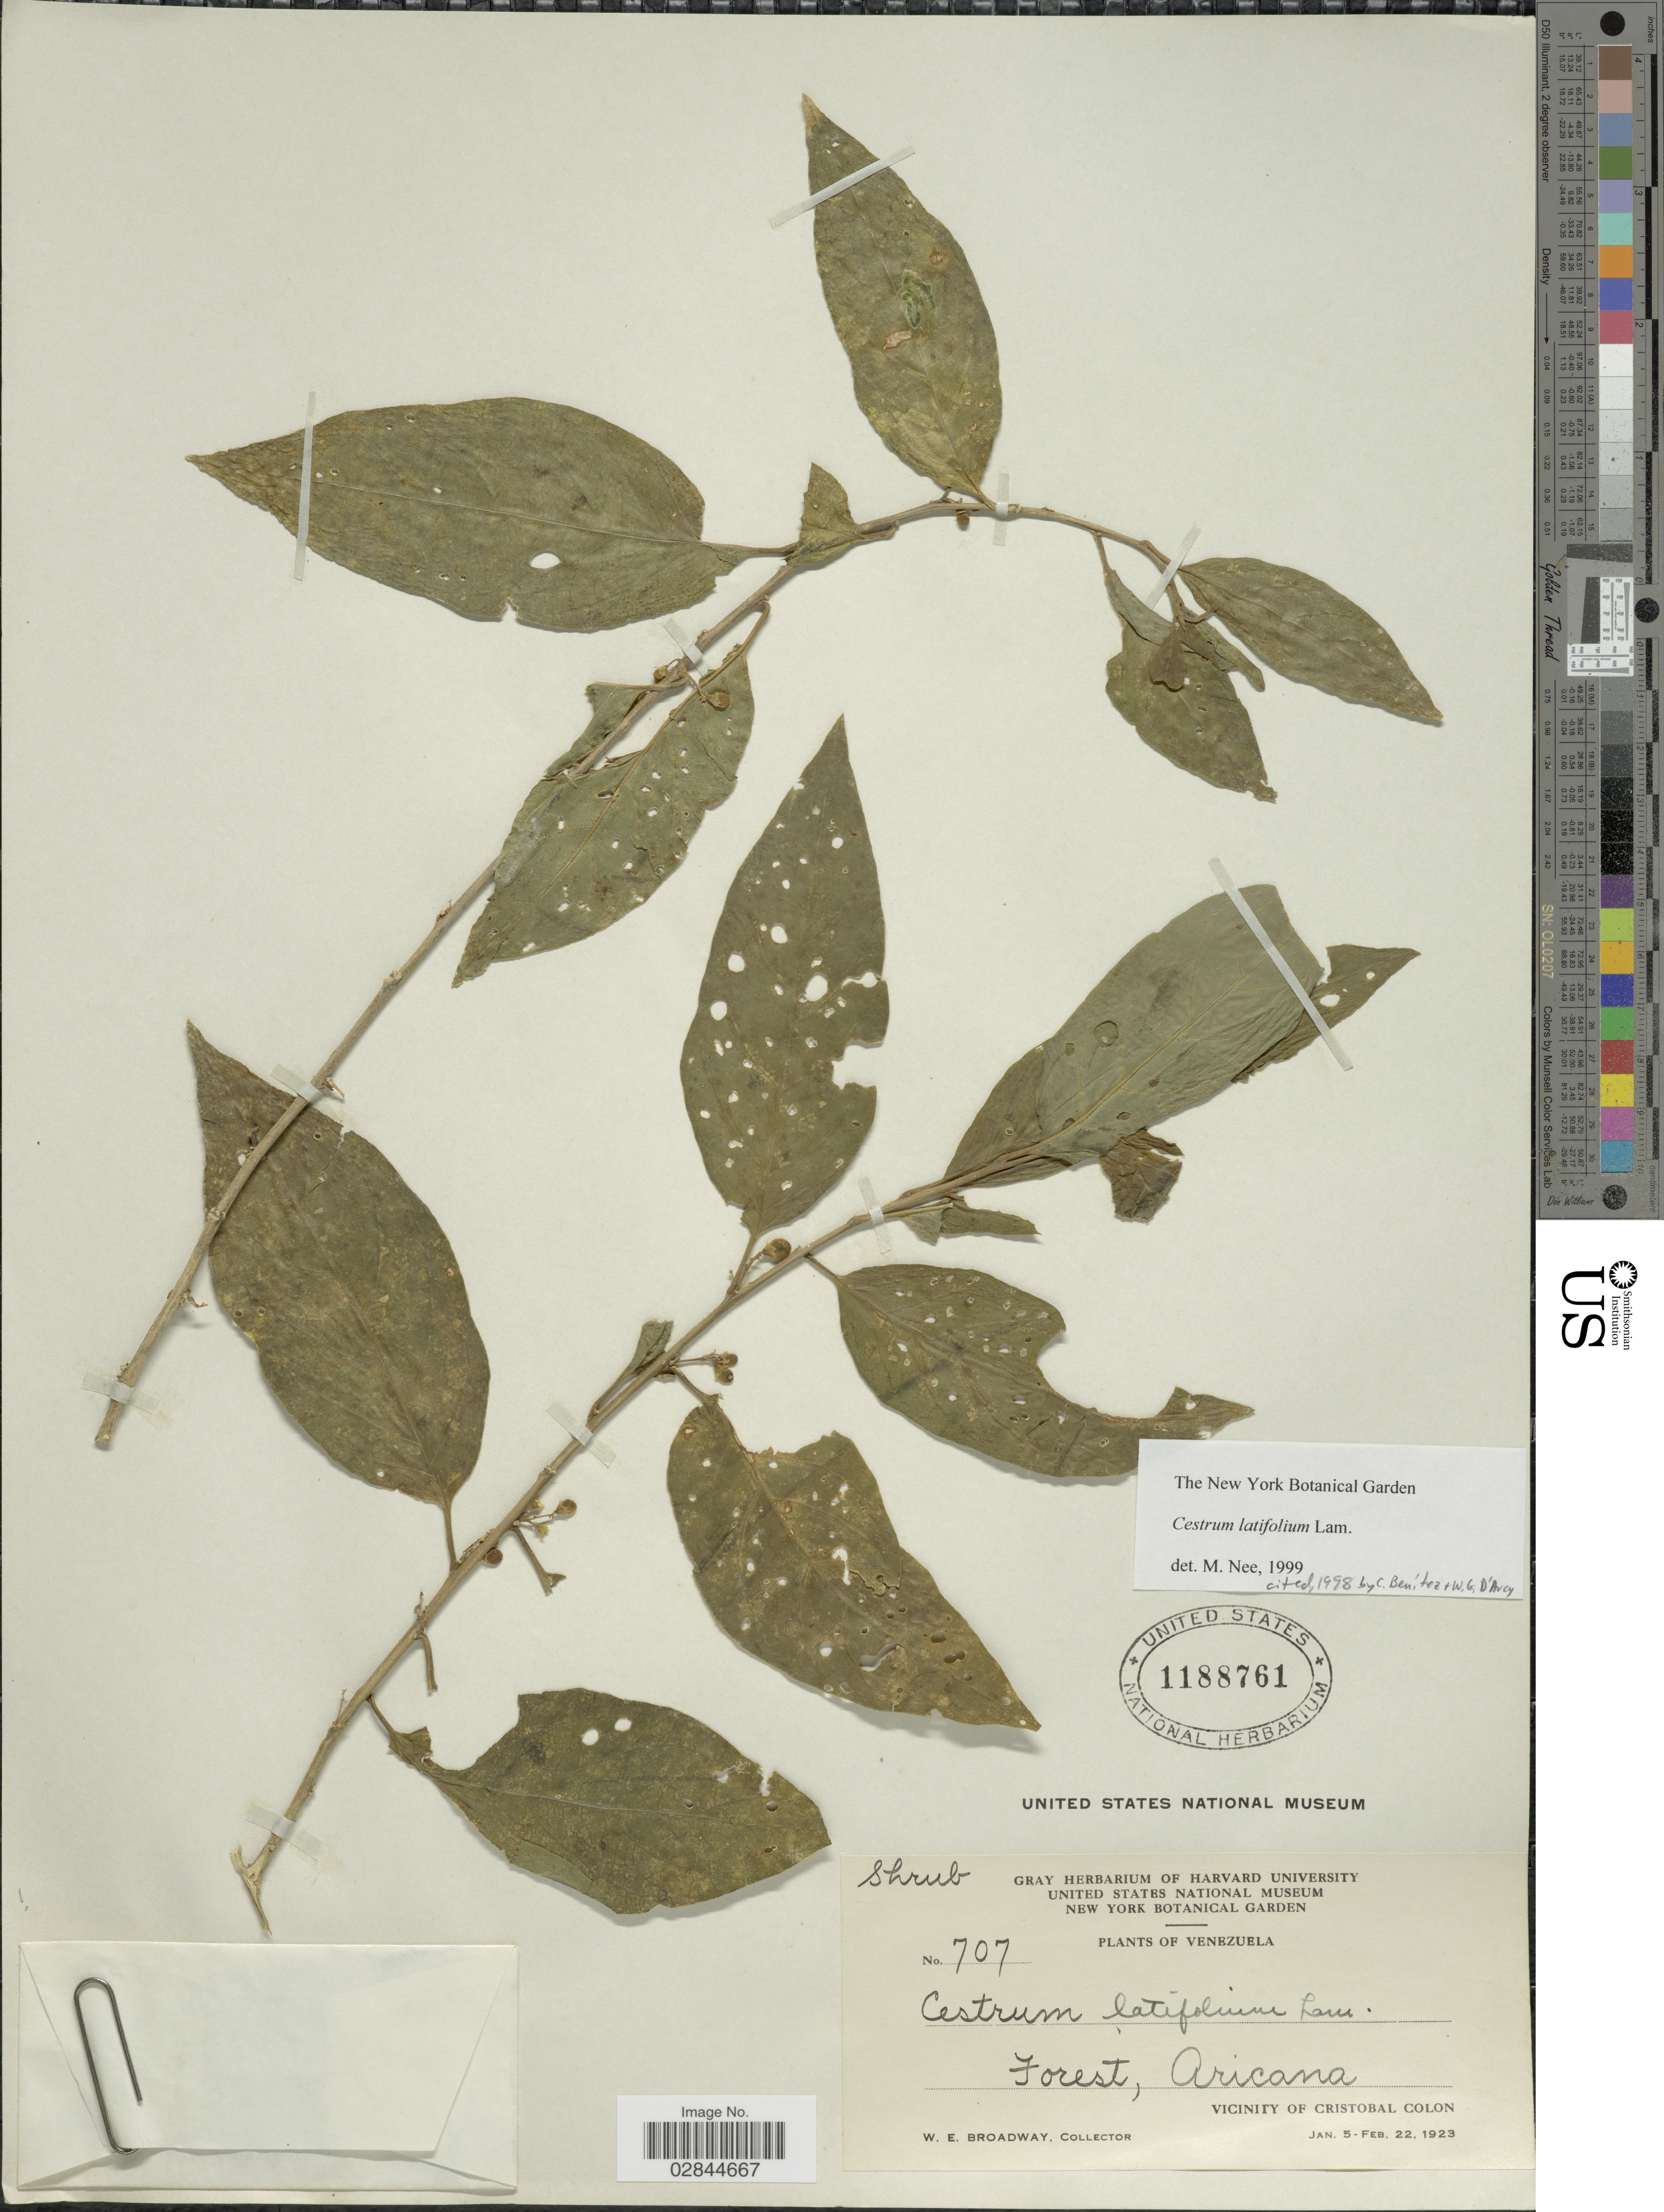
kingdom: Plantae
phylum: Tracheophyta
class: Magnoliopsida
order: Solanales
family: Solanaceae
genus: Cestrum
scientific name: Cestrum latifolium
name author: Lam.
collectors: W. E. Broadway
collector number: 707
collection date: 1923-01-05/1923-02-22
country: Venezuela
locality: Aricana. Vicinity of Cristobal Colon.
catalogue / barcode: US 1188761